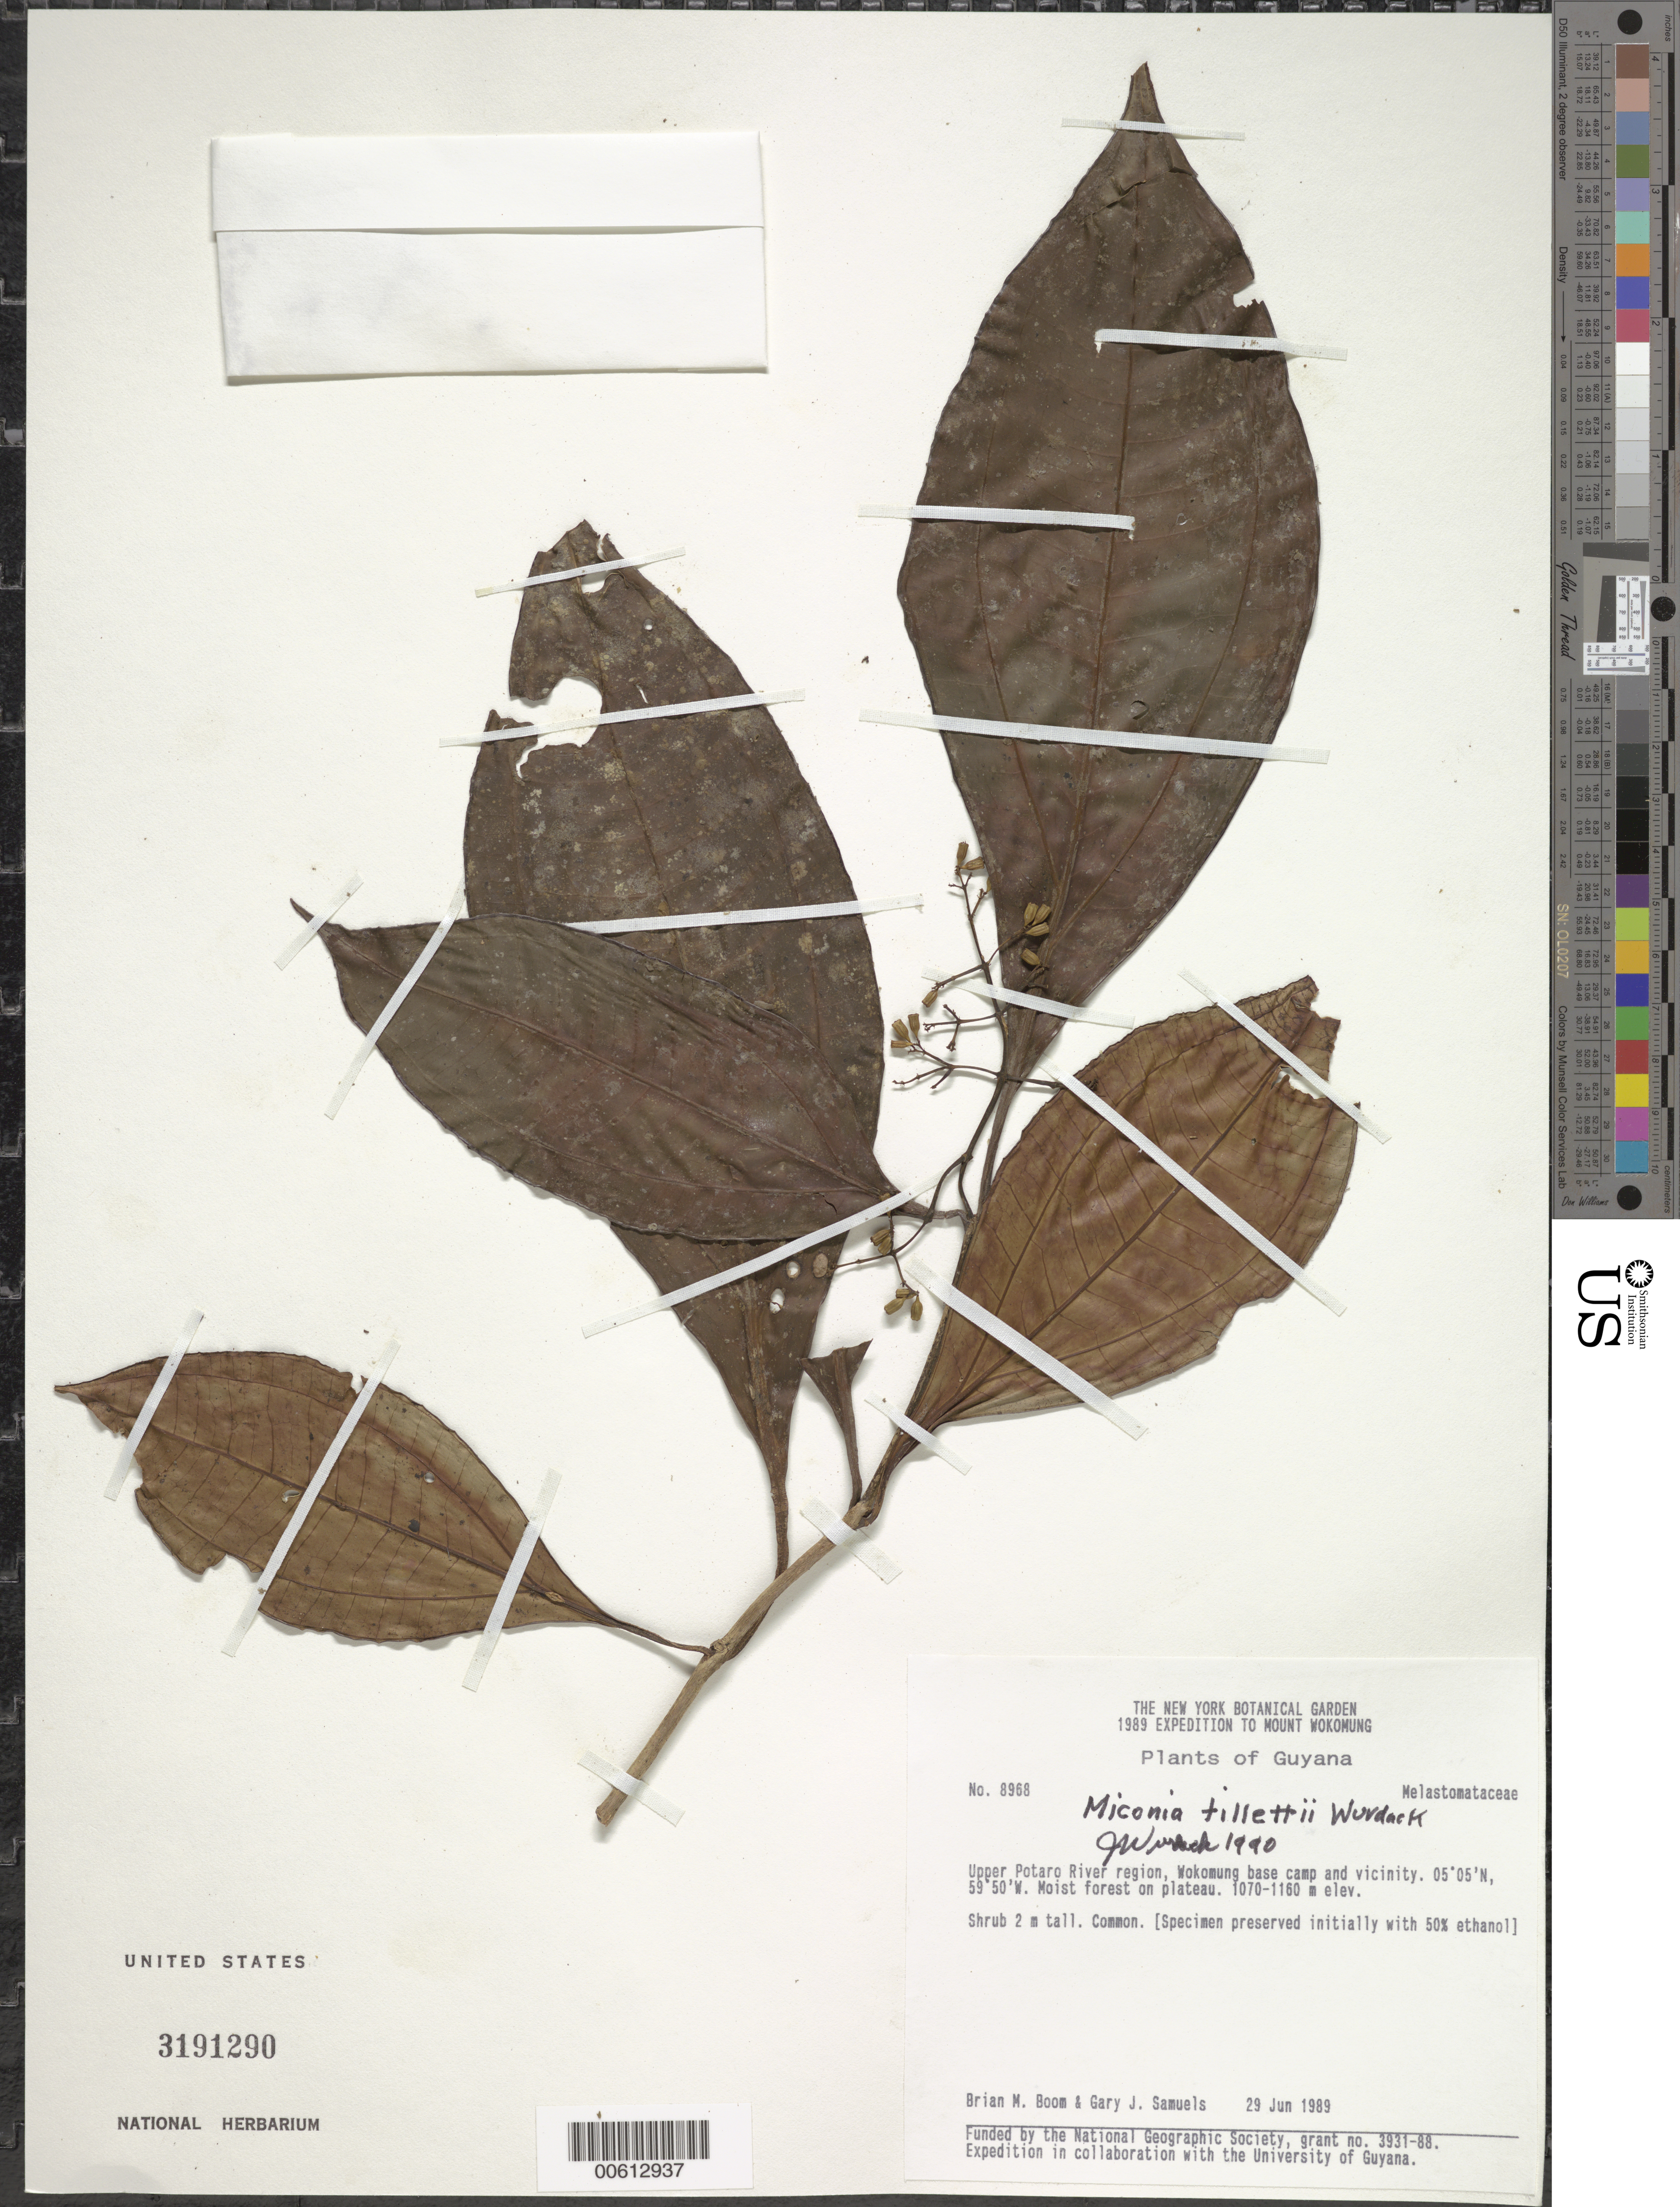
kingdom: Plantae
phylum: Tracheophyta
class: Magnoliopsida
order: Myrtales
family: Melastomataceae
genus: Miconia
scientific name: Miconia tillettii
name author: Wurdack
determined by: Wurdack, John J., (US), US (UNITED STATES)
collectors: B. M. Boom & G. Samuels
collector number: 8968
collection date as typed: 29-Jun-89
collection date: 1989-06-29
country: Guyana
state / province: Potaro-Siparuni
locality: Wokomung, base camp & vic., upper Potaro River region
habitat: Moist forest on plateau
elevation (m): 1070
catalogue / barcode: US 3191290